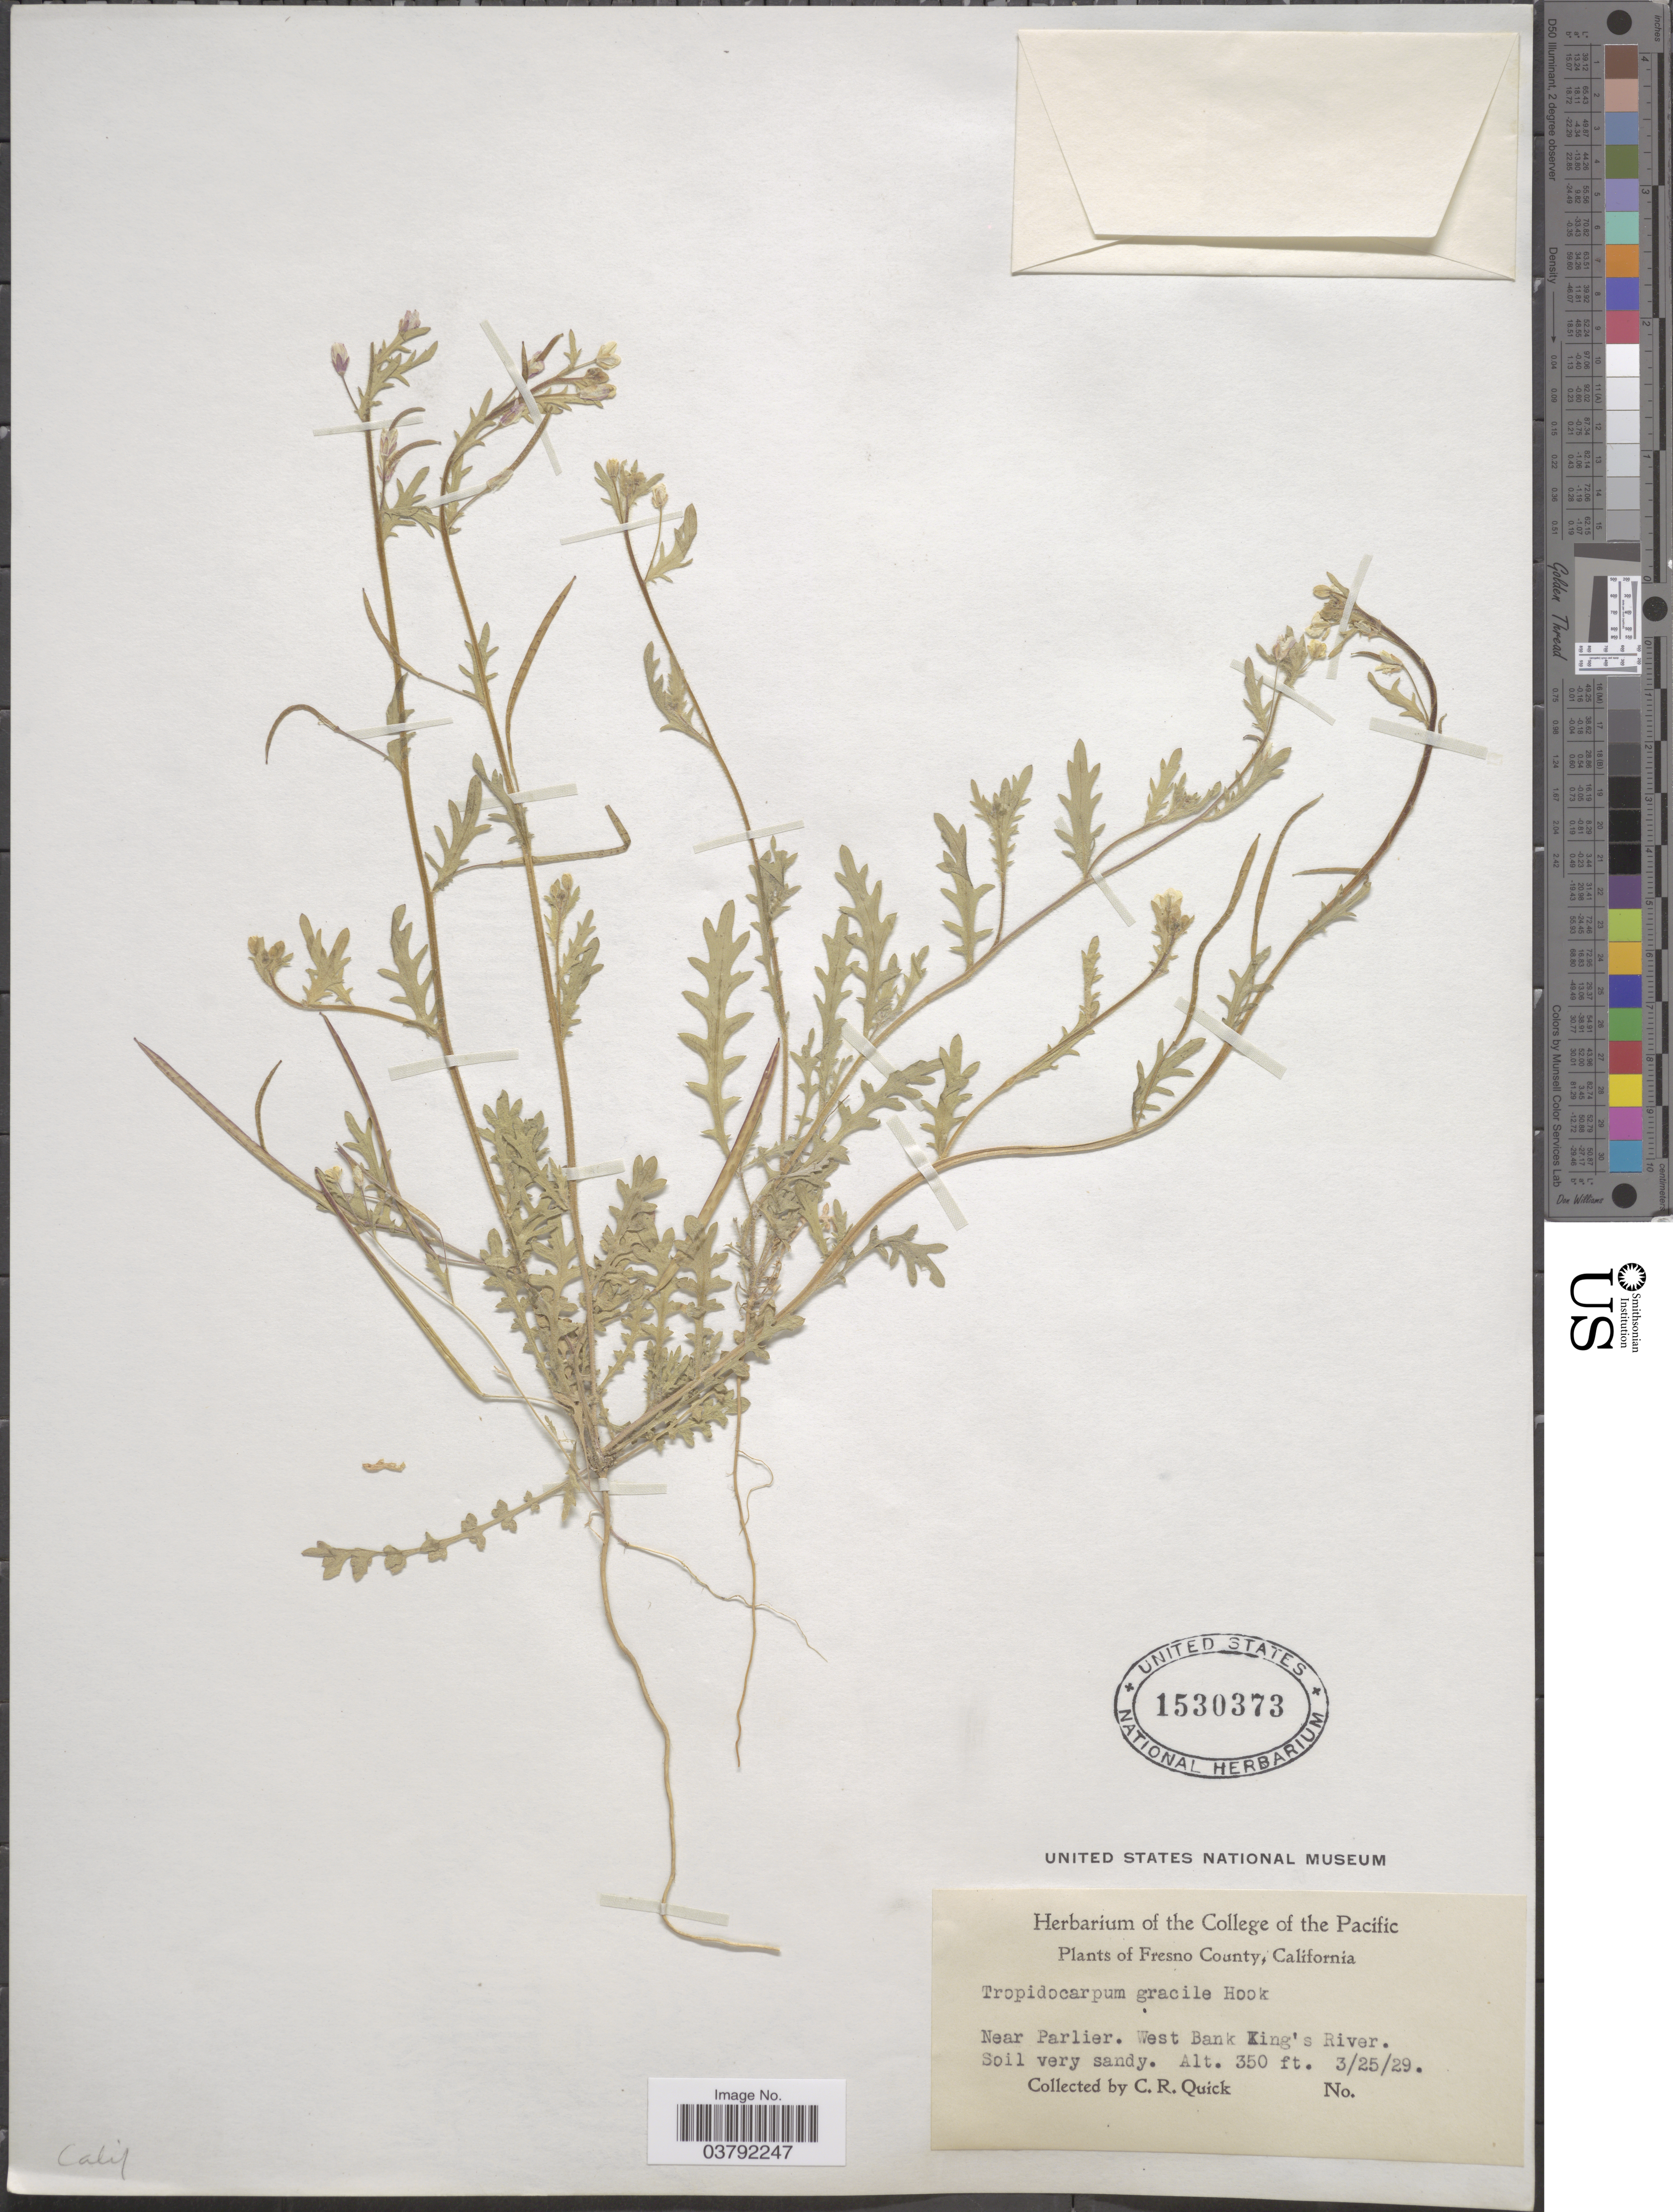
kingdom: Plantae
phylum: Tracheophyta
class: Magnoliopsida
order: Brassicales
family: Brassicaceae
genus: Tropidocarpum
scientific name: Tropidocarpum gracile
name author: Hook.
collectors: C. Quick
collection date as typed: Transcribed d/m/y: 25/3/29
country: United States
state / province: California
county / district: Fresno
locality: Fresno County. Near Parlier. West Bank King's River.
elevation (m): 107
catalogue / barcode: US 1530373